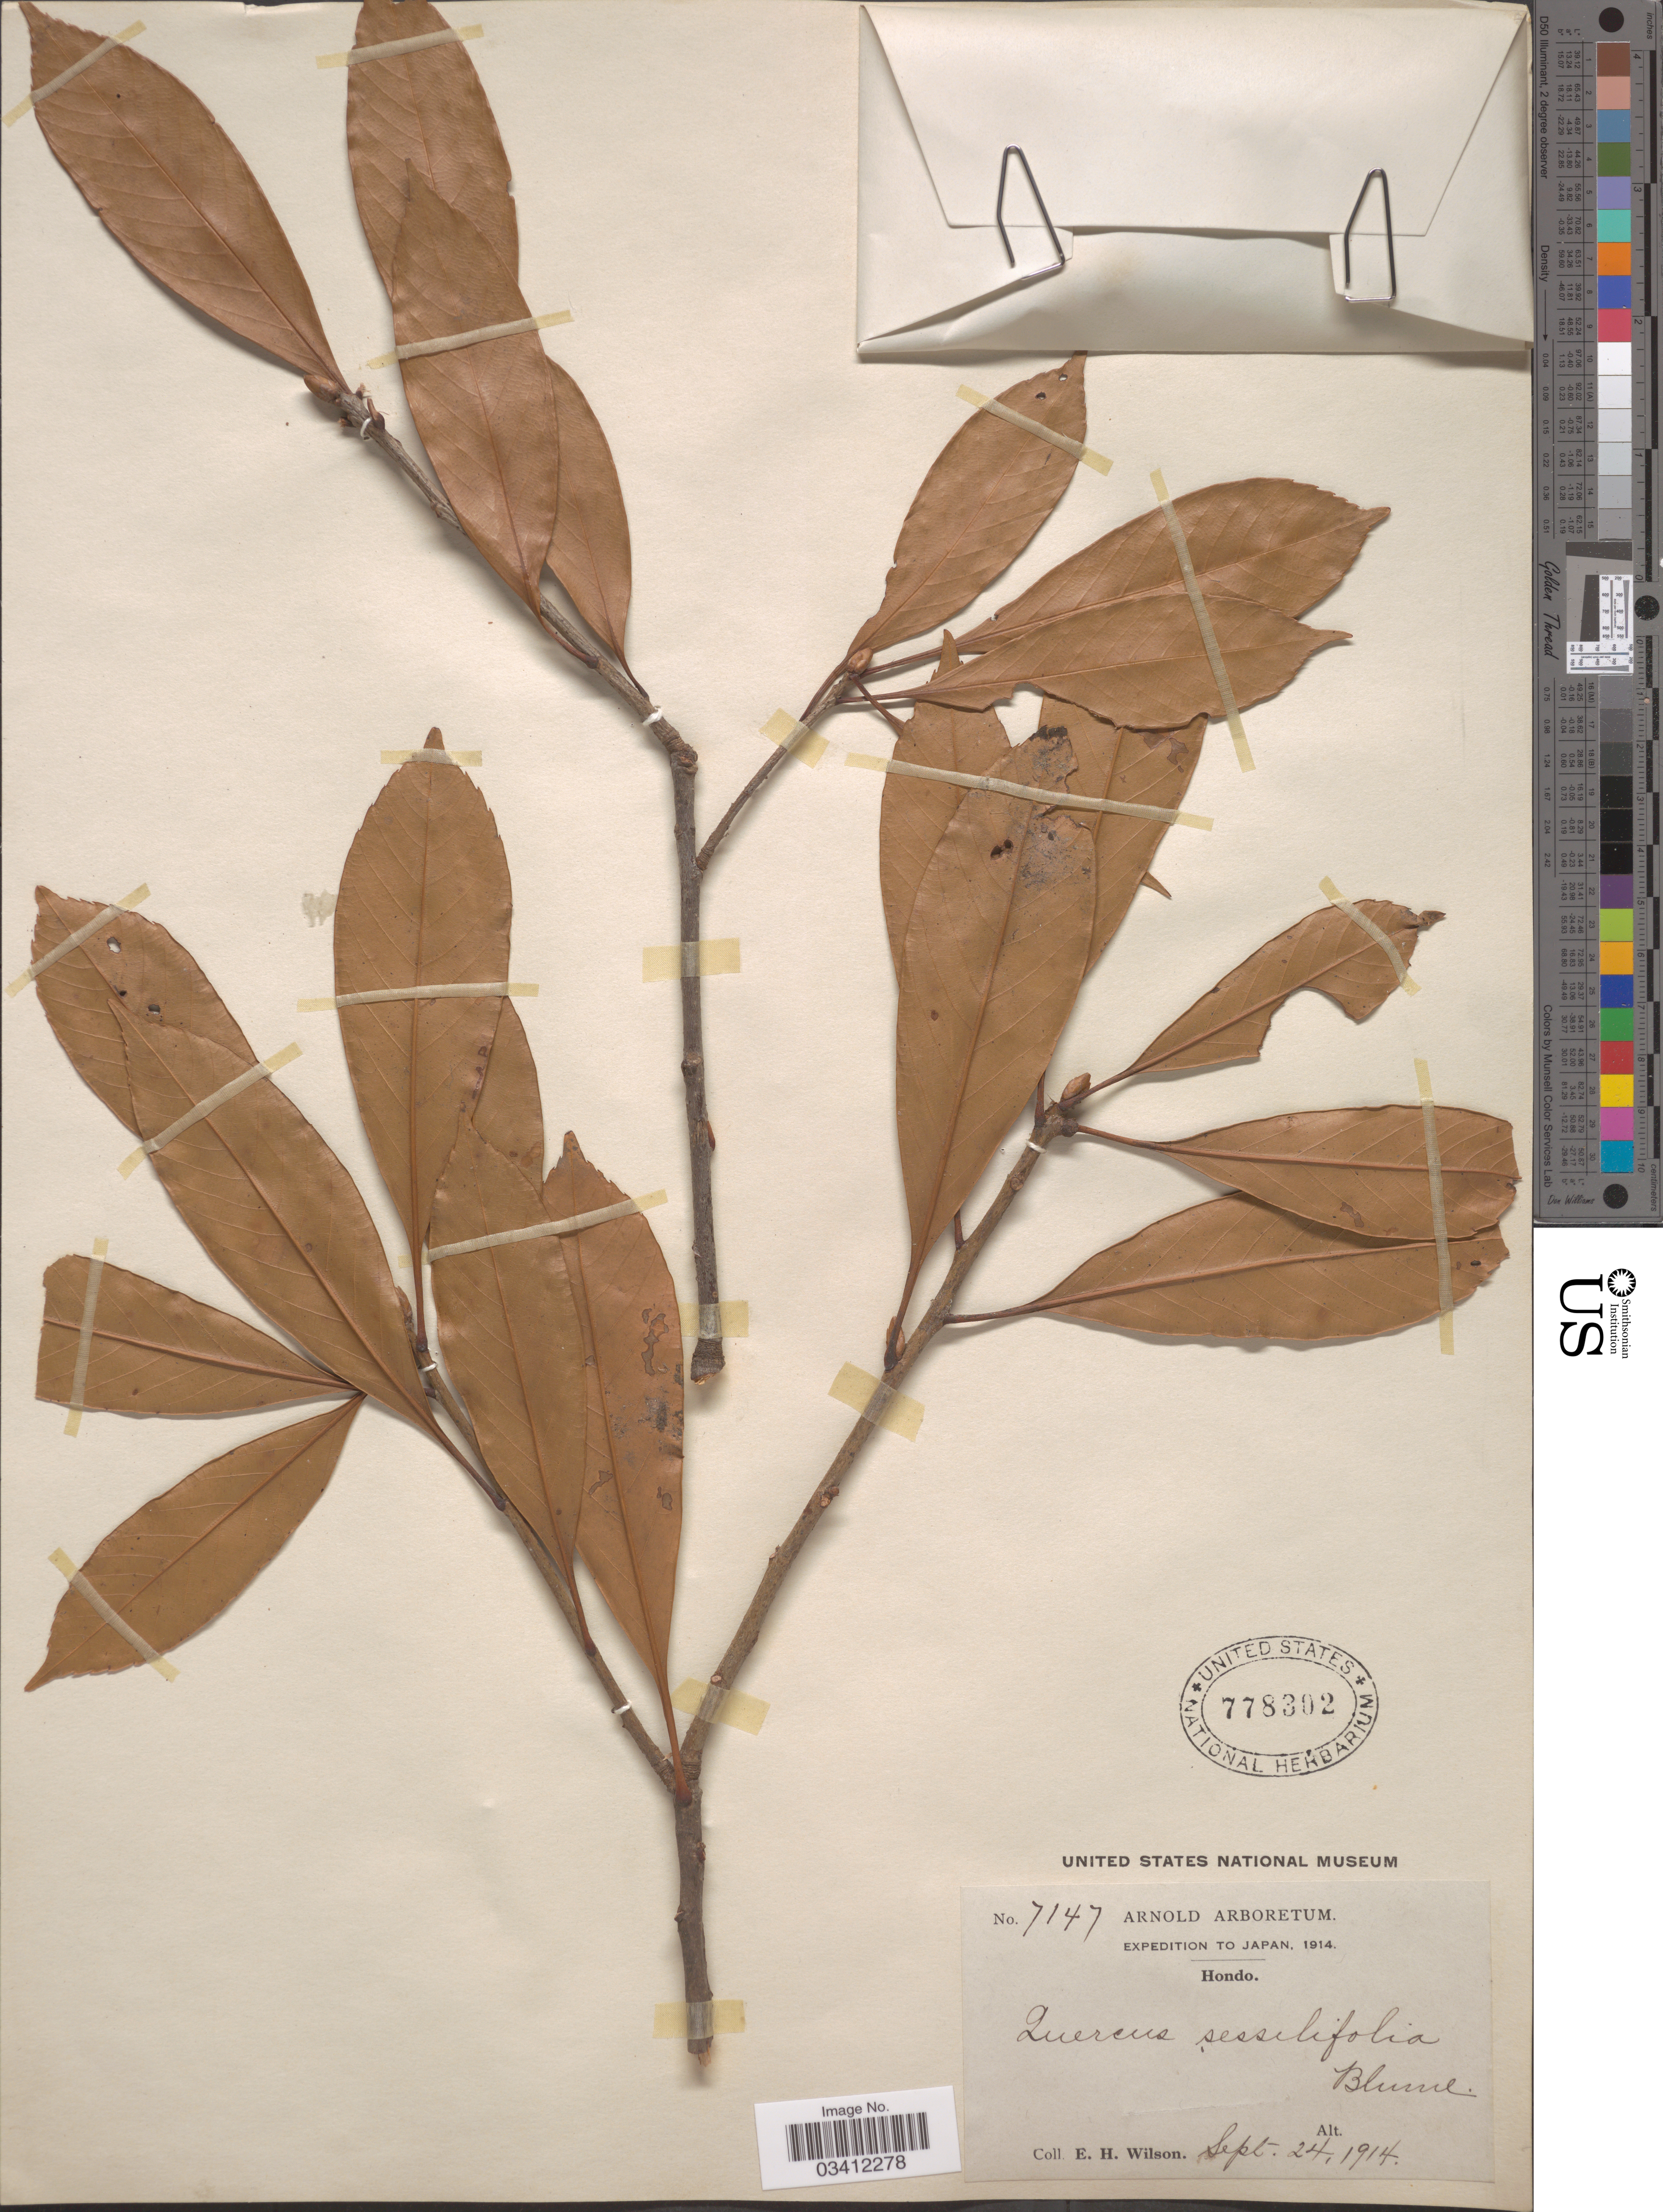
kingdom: Plantae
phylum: Tracheophyta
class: Magnoliopsida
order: Fagales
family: Fagaceae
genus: Quercus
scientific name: Quercus sessiliflora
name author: Salisb.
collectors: E. Wilson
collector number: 7147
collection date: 1914-09-24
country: Japan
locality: Hondo.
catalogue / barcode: US 778302